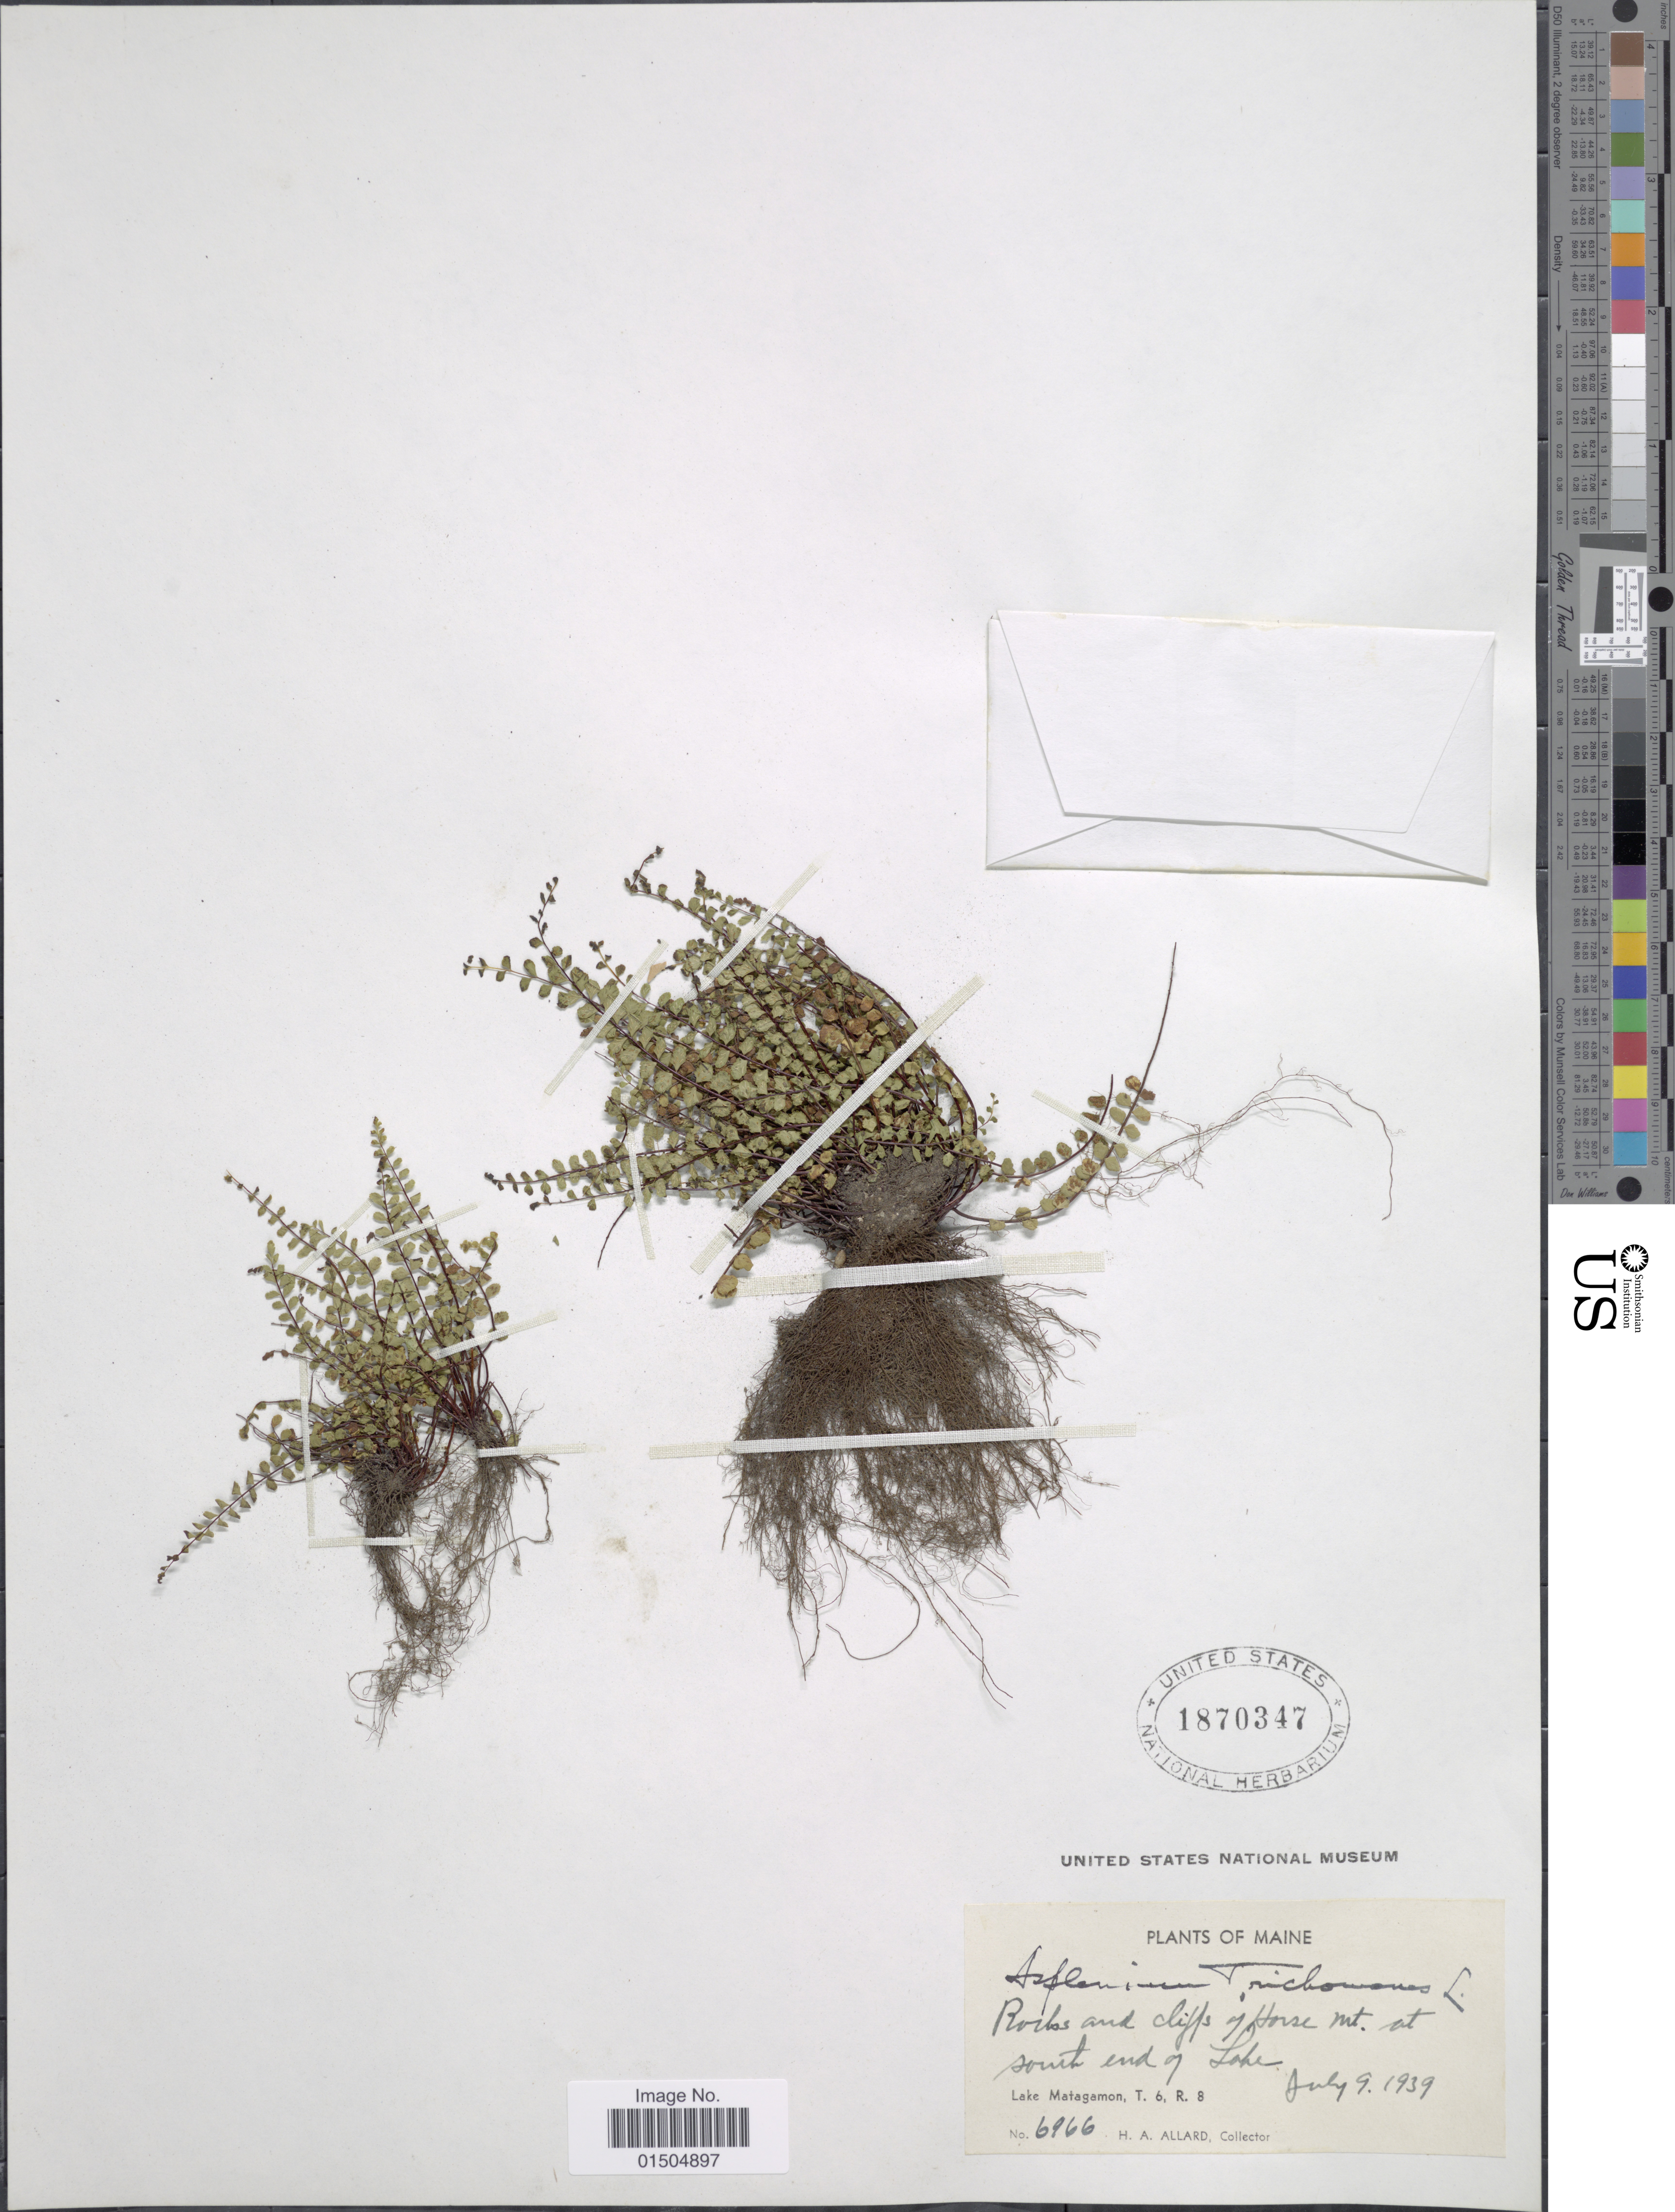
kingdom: Plantae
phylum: Tracheophyta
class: Polypodiopsida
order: Polypodiales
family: Aspleniaceae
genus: Asplenium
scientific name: Asplenium trichomanes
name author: L.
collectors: H. A. Allard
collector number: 6966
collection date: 1939-07-09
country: United States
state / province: Maine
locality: Rocks and cliffs of Horse Mt. at south end of Lake. Lake Matagamon, T. 6, R. 8.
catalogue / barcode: US 1870347